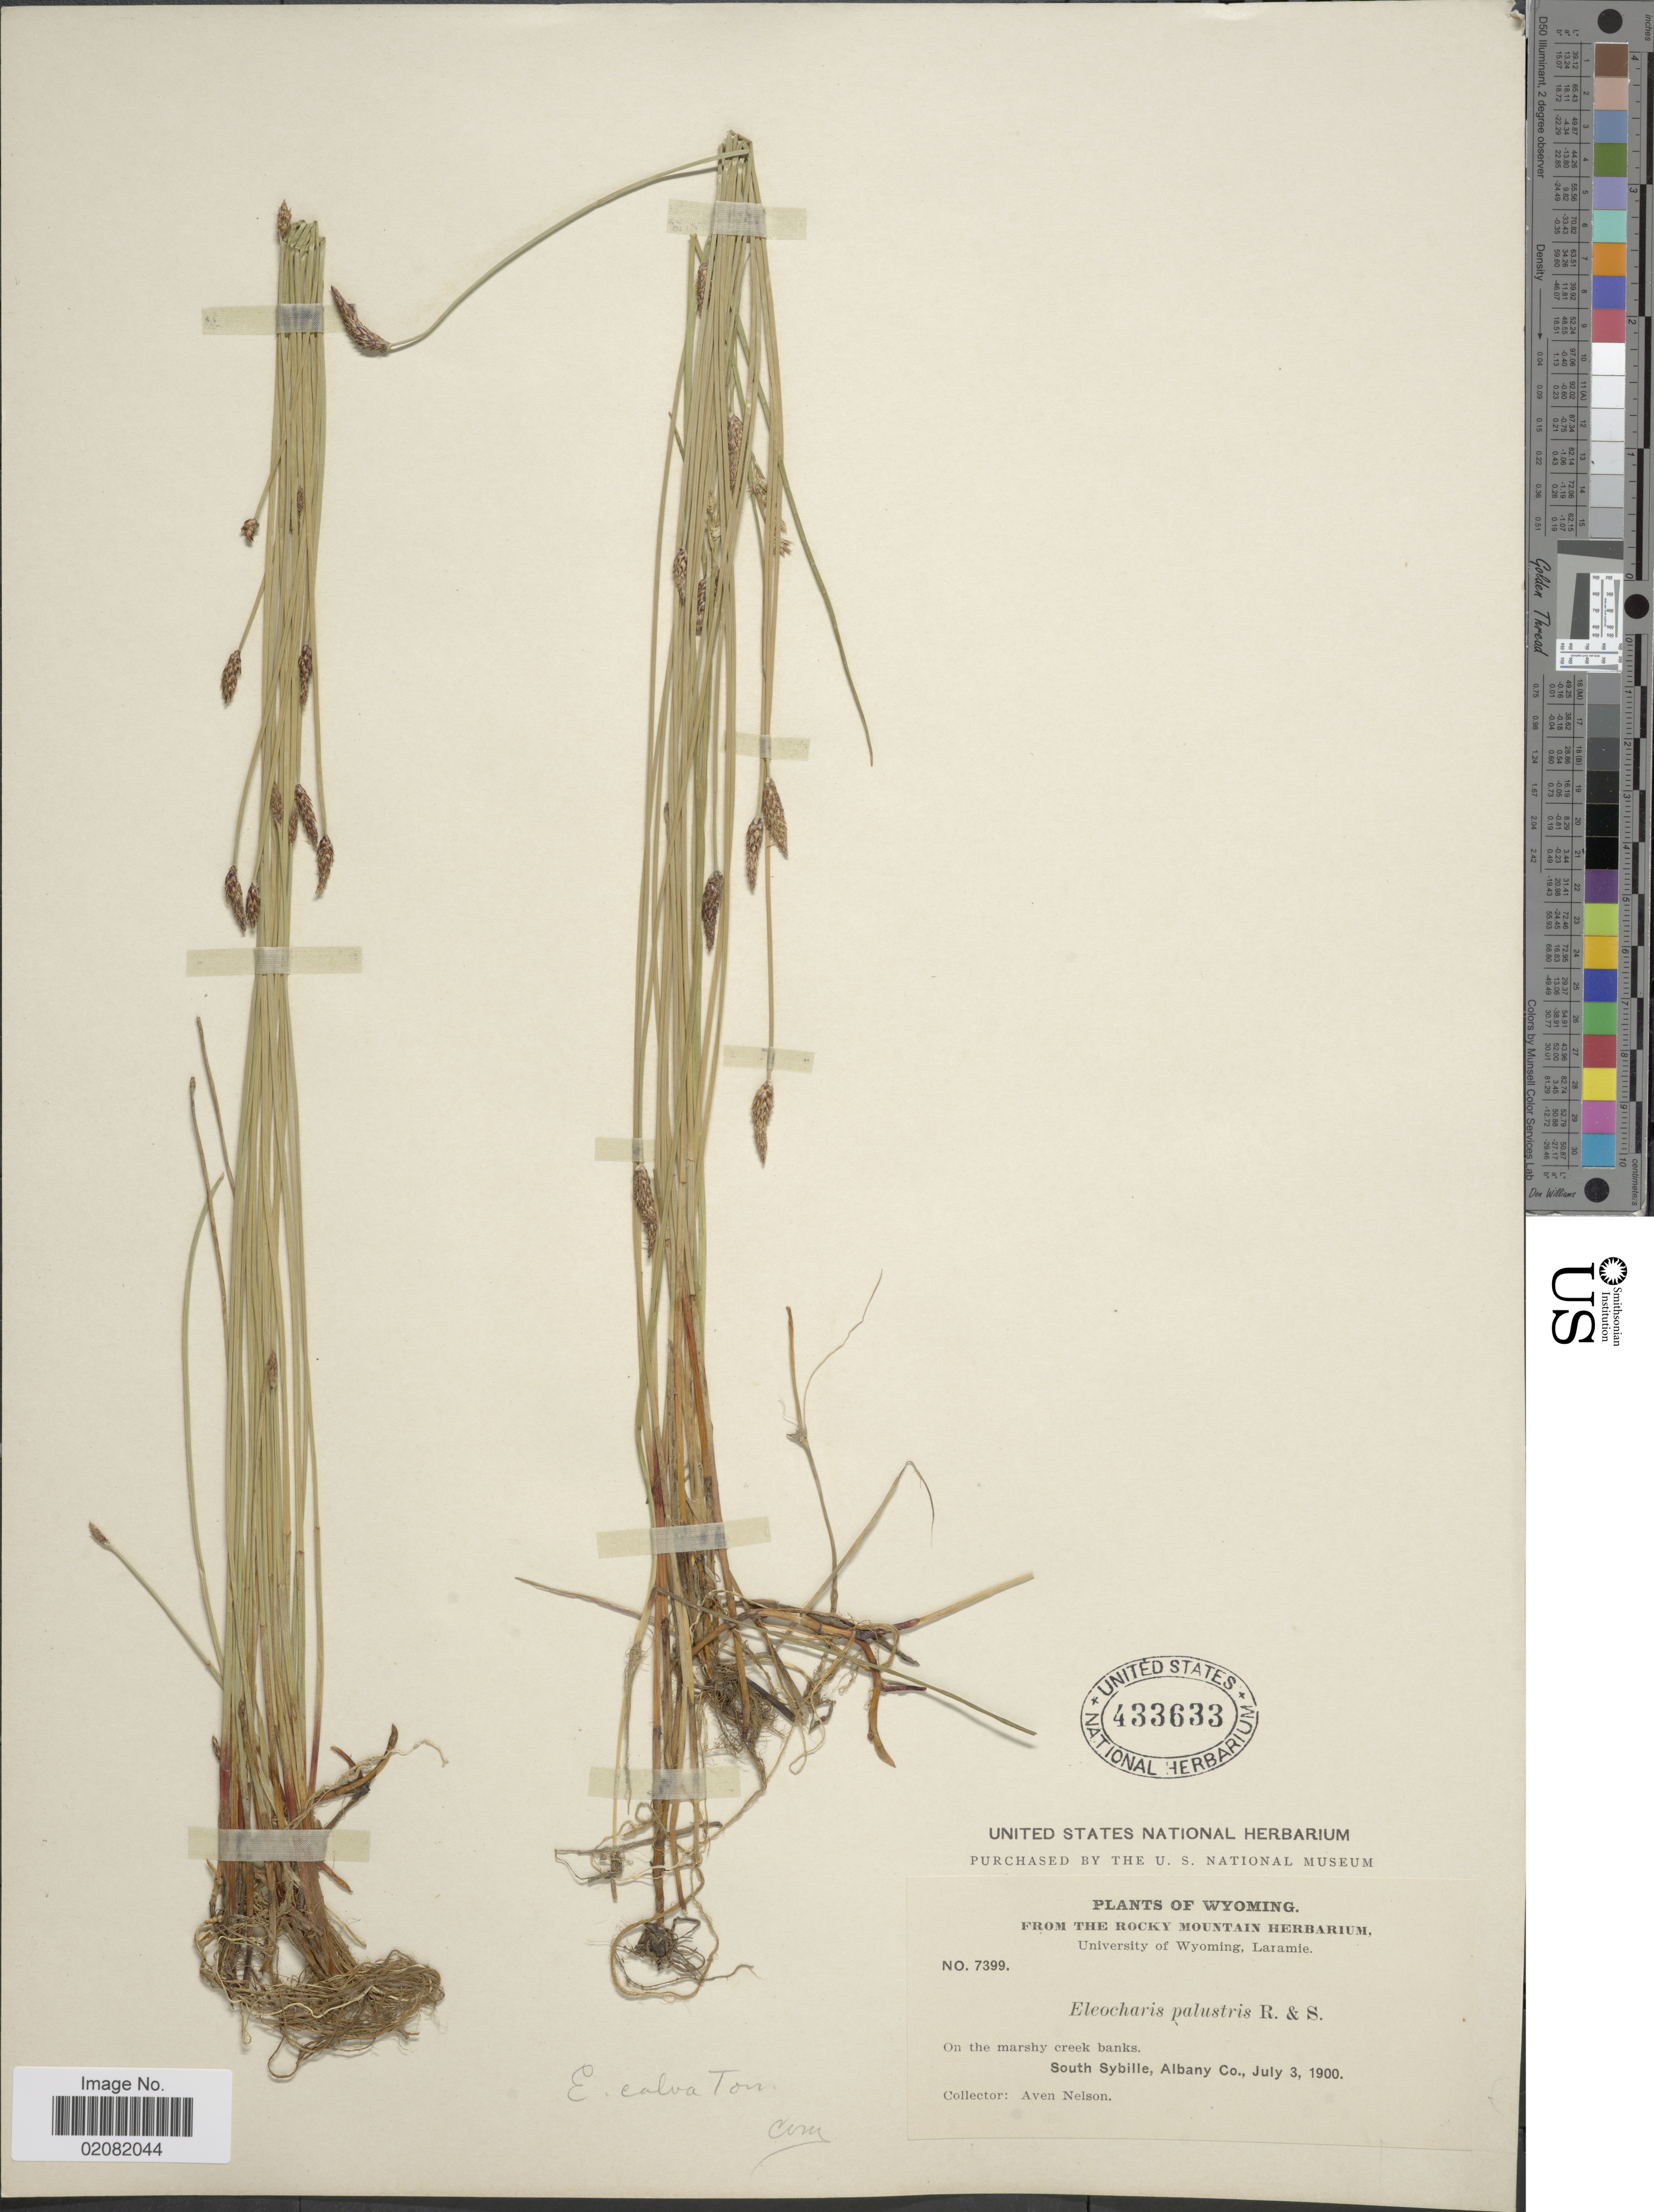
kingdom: Plantae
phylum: Tracheophyta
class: Liliopsida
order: Poales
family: Cyperaceae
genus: Eleocharis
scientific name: Eleocharis macrostachya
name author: Britton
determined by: Smith, S. G.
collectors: A. Nelson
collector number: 7399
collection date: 1900-07-03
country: United States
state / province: Wyoming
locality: On the marshy creek banks. South Sybille, Albany Co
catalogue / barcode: US 433633